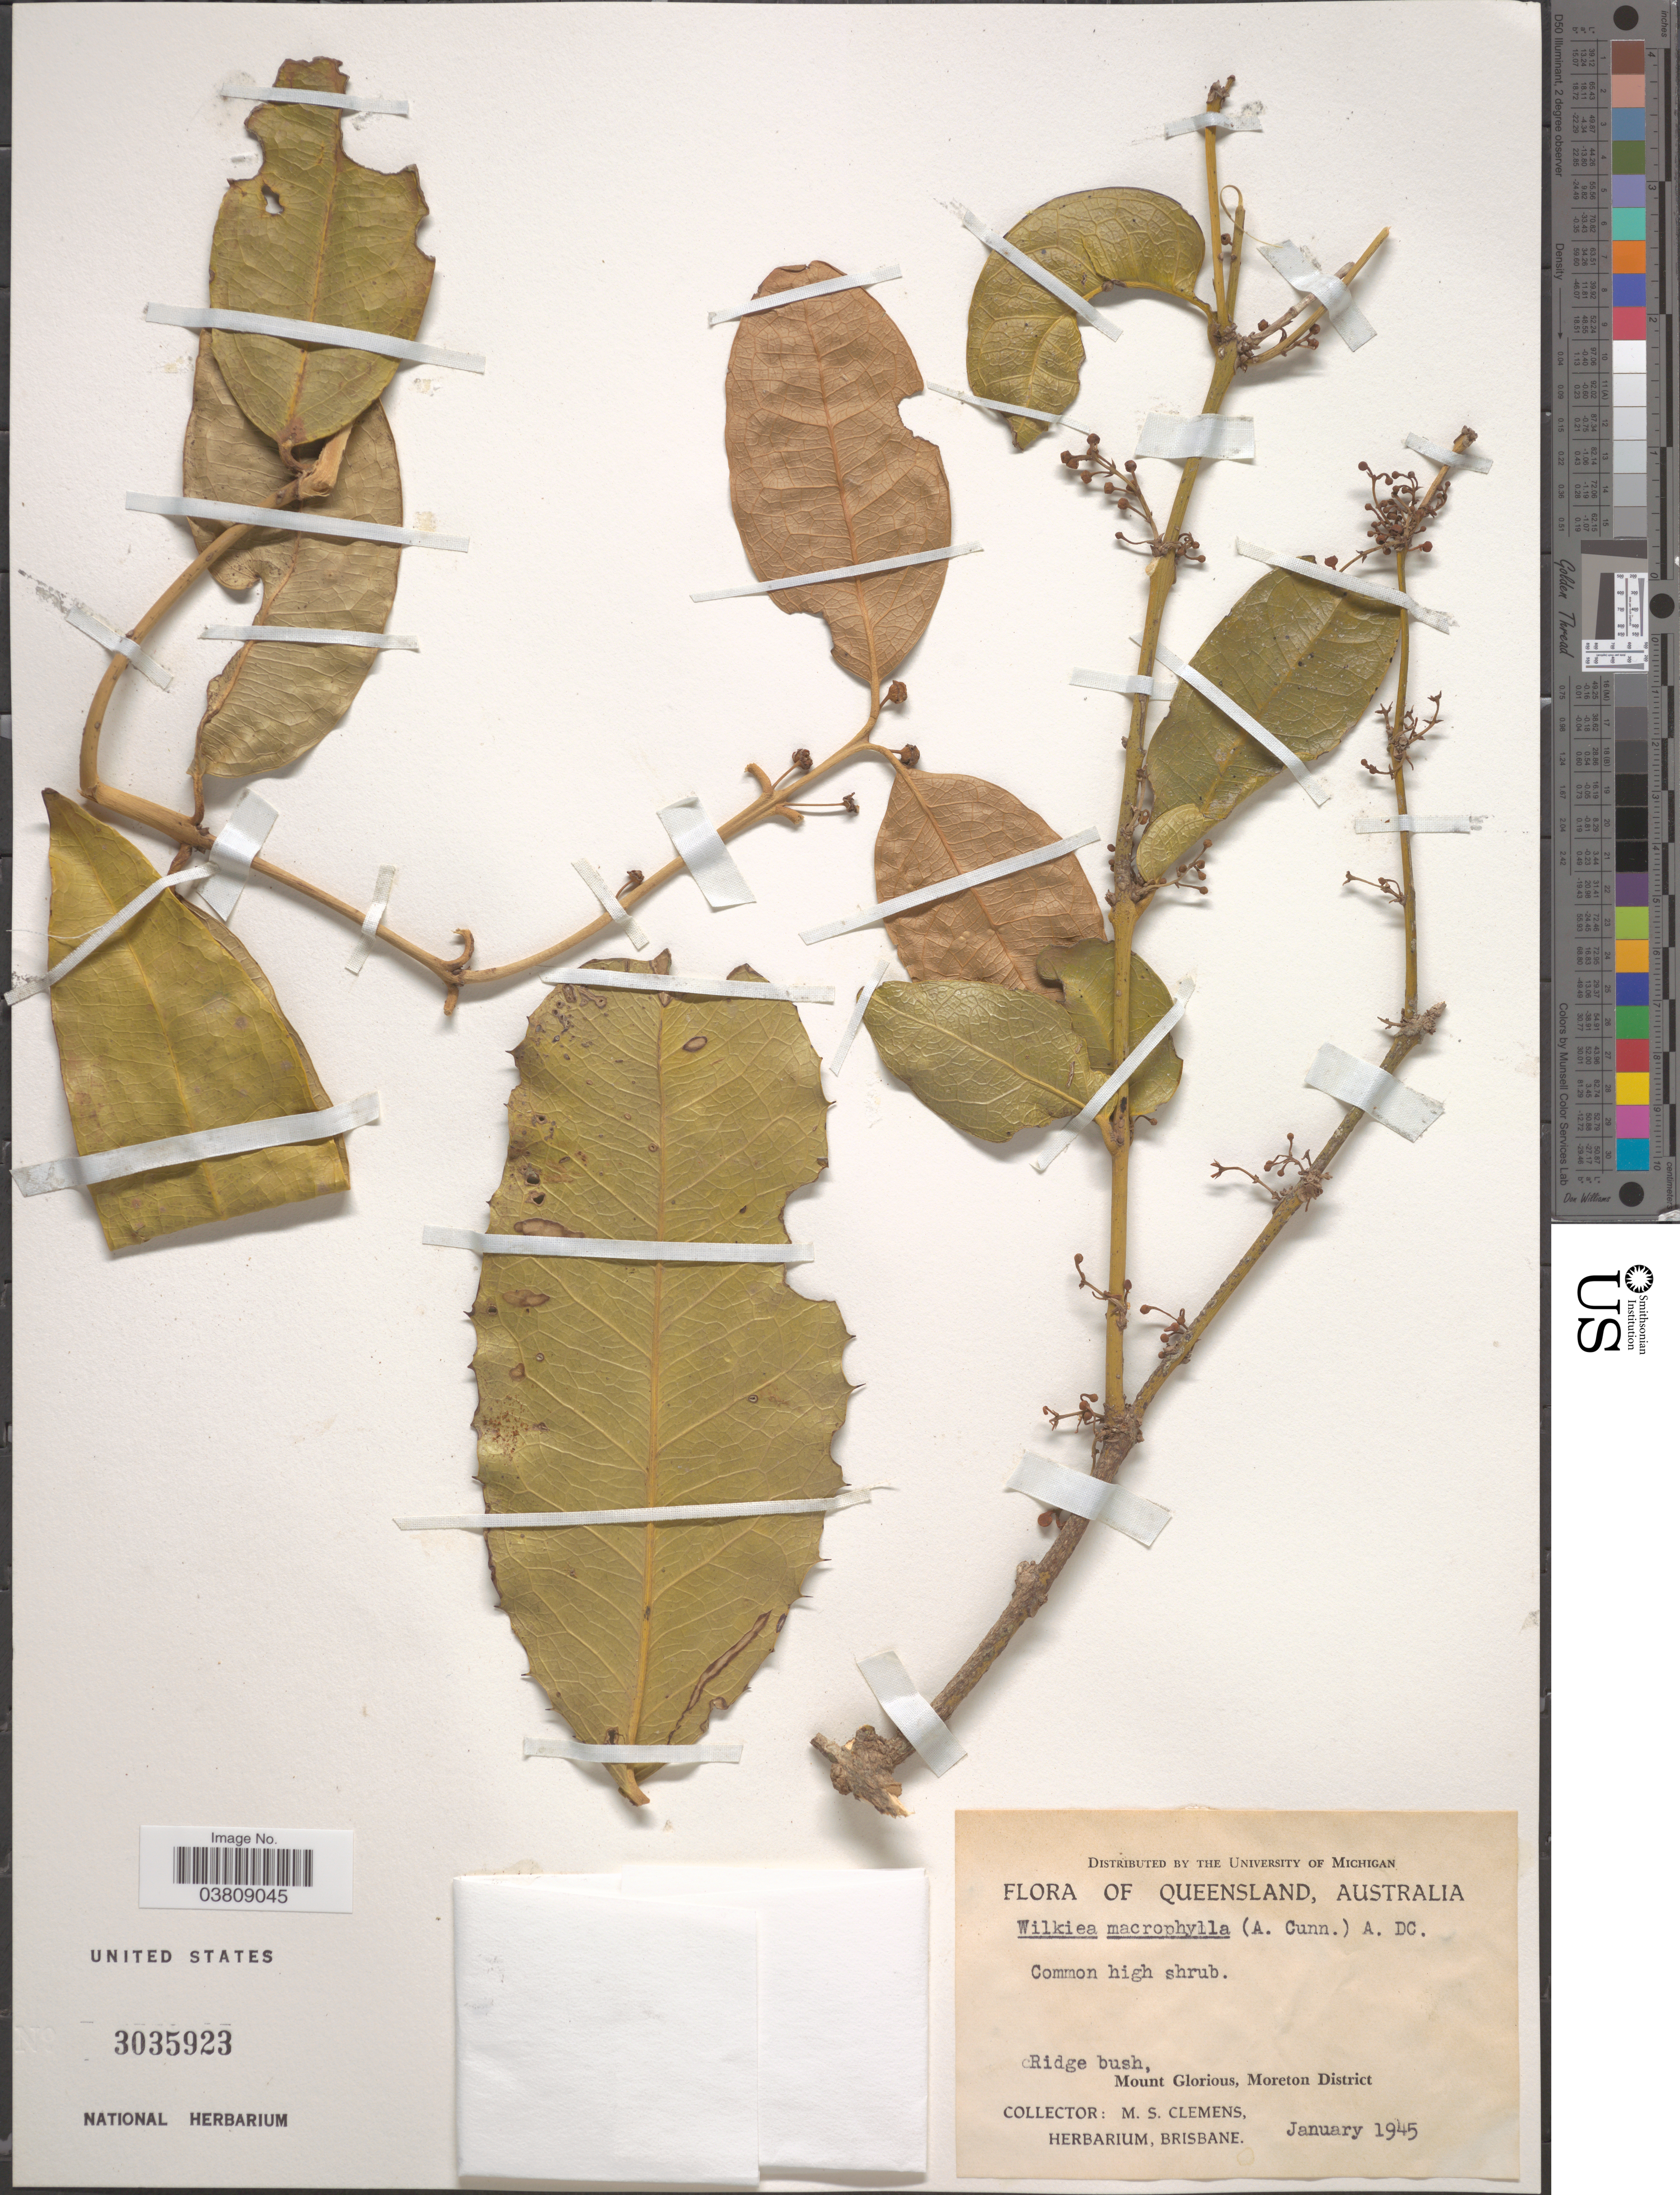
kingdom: Plantae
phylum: Tracheophyta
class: Magnoliopsida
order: Laurales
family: Monimiaceae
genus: Wilkiea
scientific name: Wilkiea macrophylla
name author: (A. Cunn.) A. DC.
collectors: M. S. Clemens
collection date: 1945-01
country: Australia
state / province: Queensland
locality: Ridge bush, Mount Glorious, Moreton District.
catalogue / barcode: US 3035923